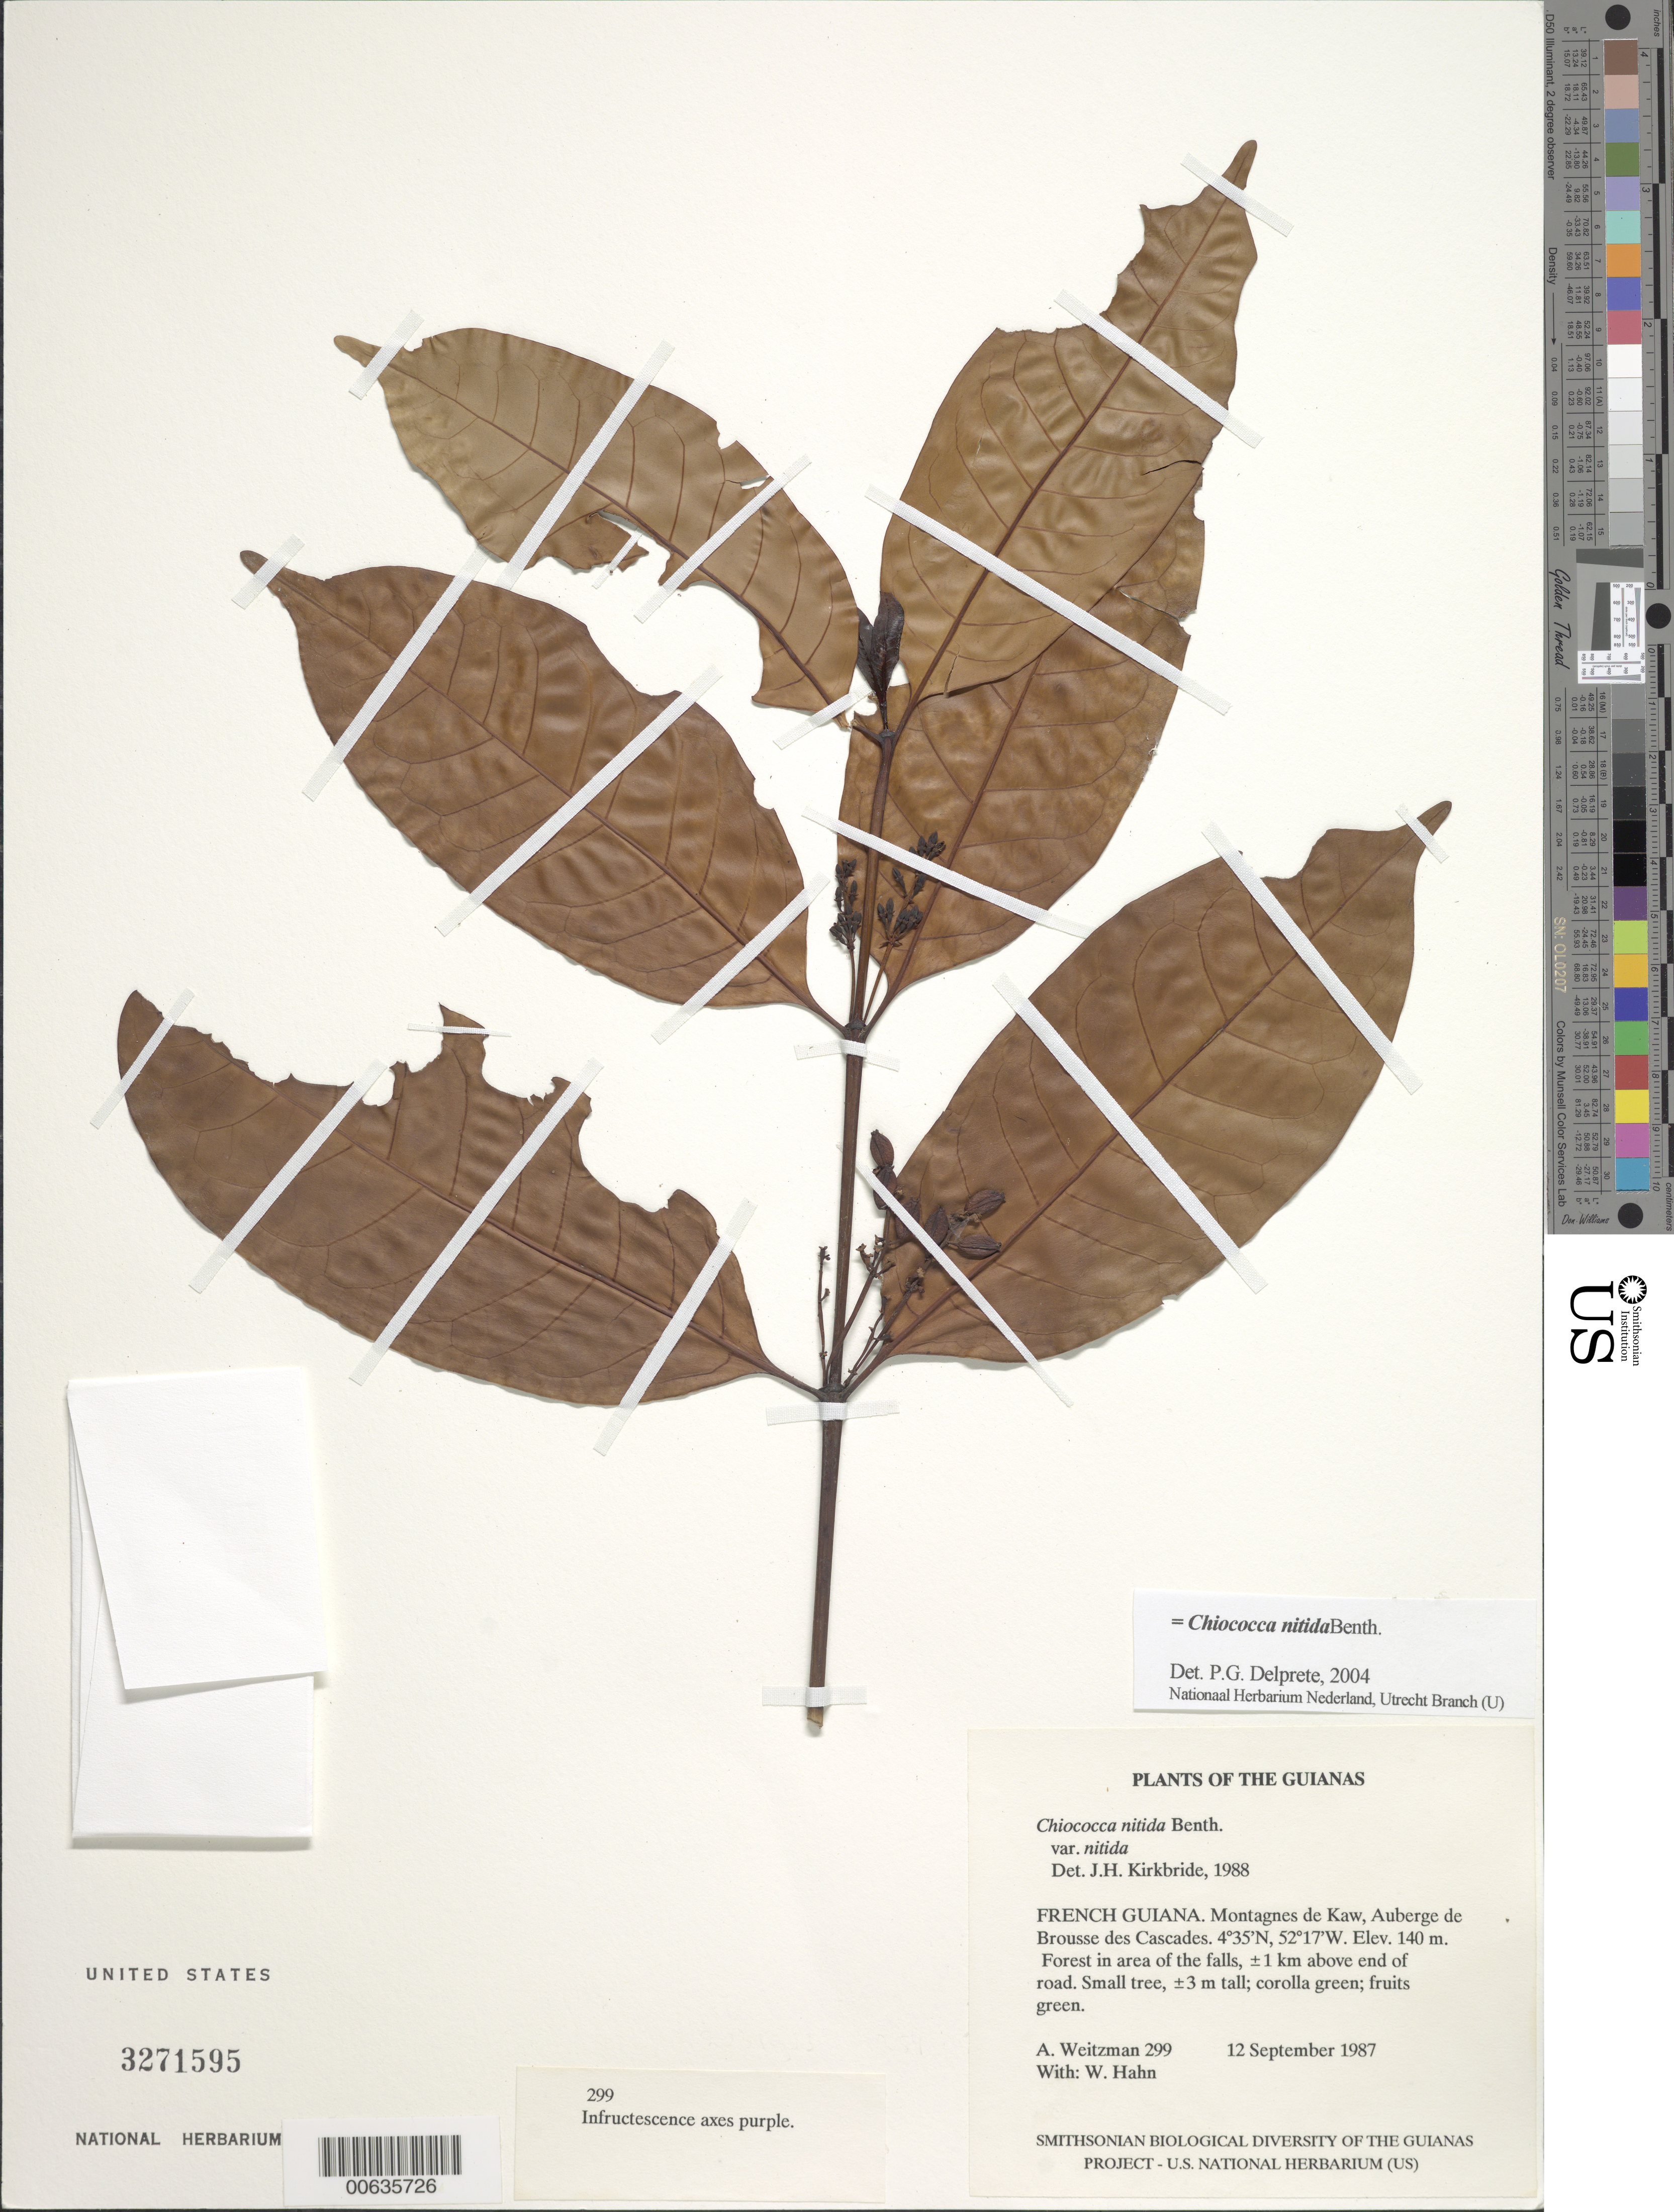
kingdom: Plantae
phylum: Tracheophyta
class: Magnoliopsida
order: Gentianales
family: Rubiaceae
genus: Chiococca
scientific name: Chiococca nitida var. nitida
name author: Benth.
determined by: Delprete, P. G., Herb. de Guyane Cay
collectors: A. L. Weitzman & W. Hahn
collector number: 299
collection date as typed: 12 September 1987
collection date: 1987-09-12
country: French Guiana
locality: Montagnes de Kaw, Auberge de Brousse des Cascades. ±1 km above the end of road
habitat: Forest in area of the falls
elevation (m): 140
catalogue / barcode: US 3271595